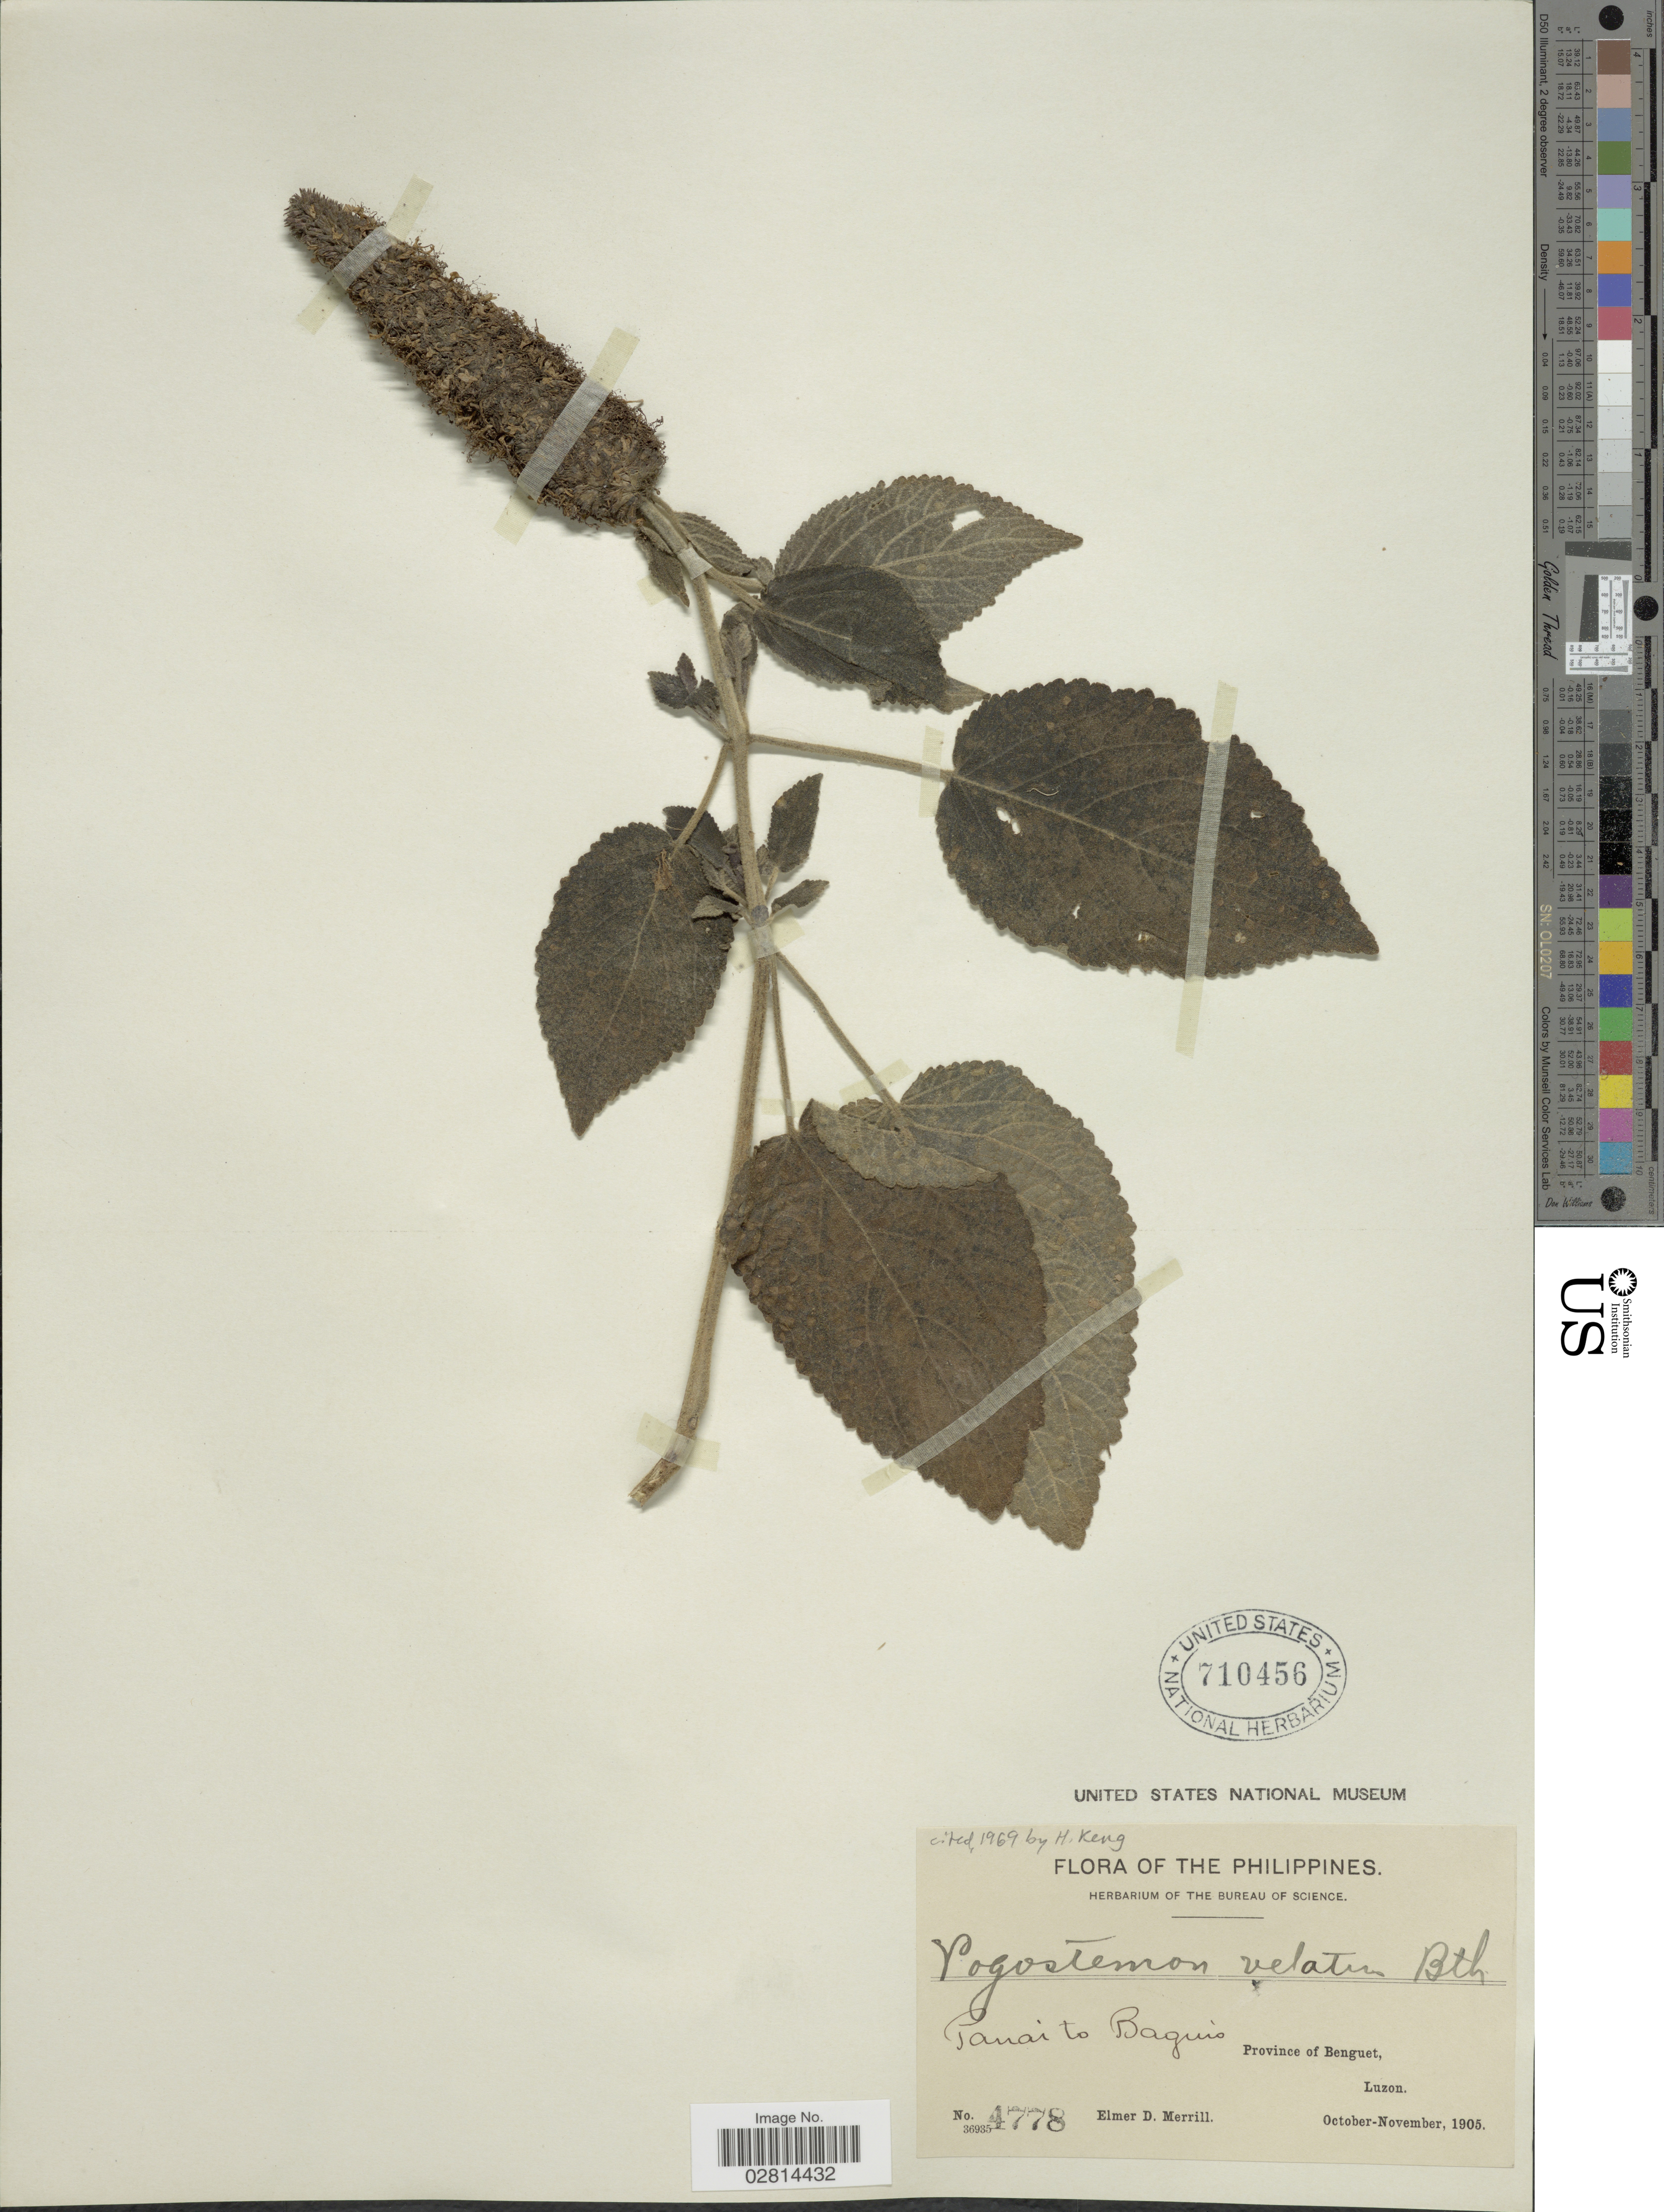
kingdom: Plantae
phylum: Tracheophyta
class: Magnoliopsida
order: Lamiales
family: Lamiaceae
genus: Pogostemon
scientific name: Pogostemon velatus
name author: Benth.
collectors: E. D. Merrill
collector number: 4778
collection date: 1905-10/1905-11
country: Philippines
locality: Panai to Baguio. Province of Benguet, Luzon.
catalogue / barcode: US 710456